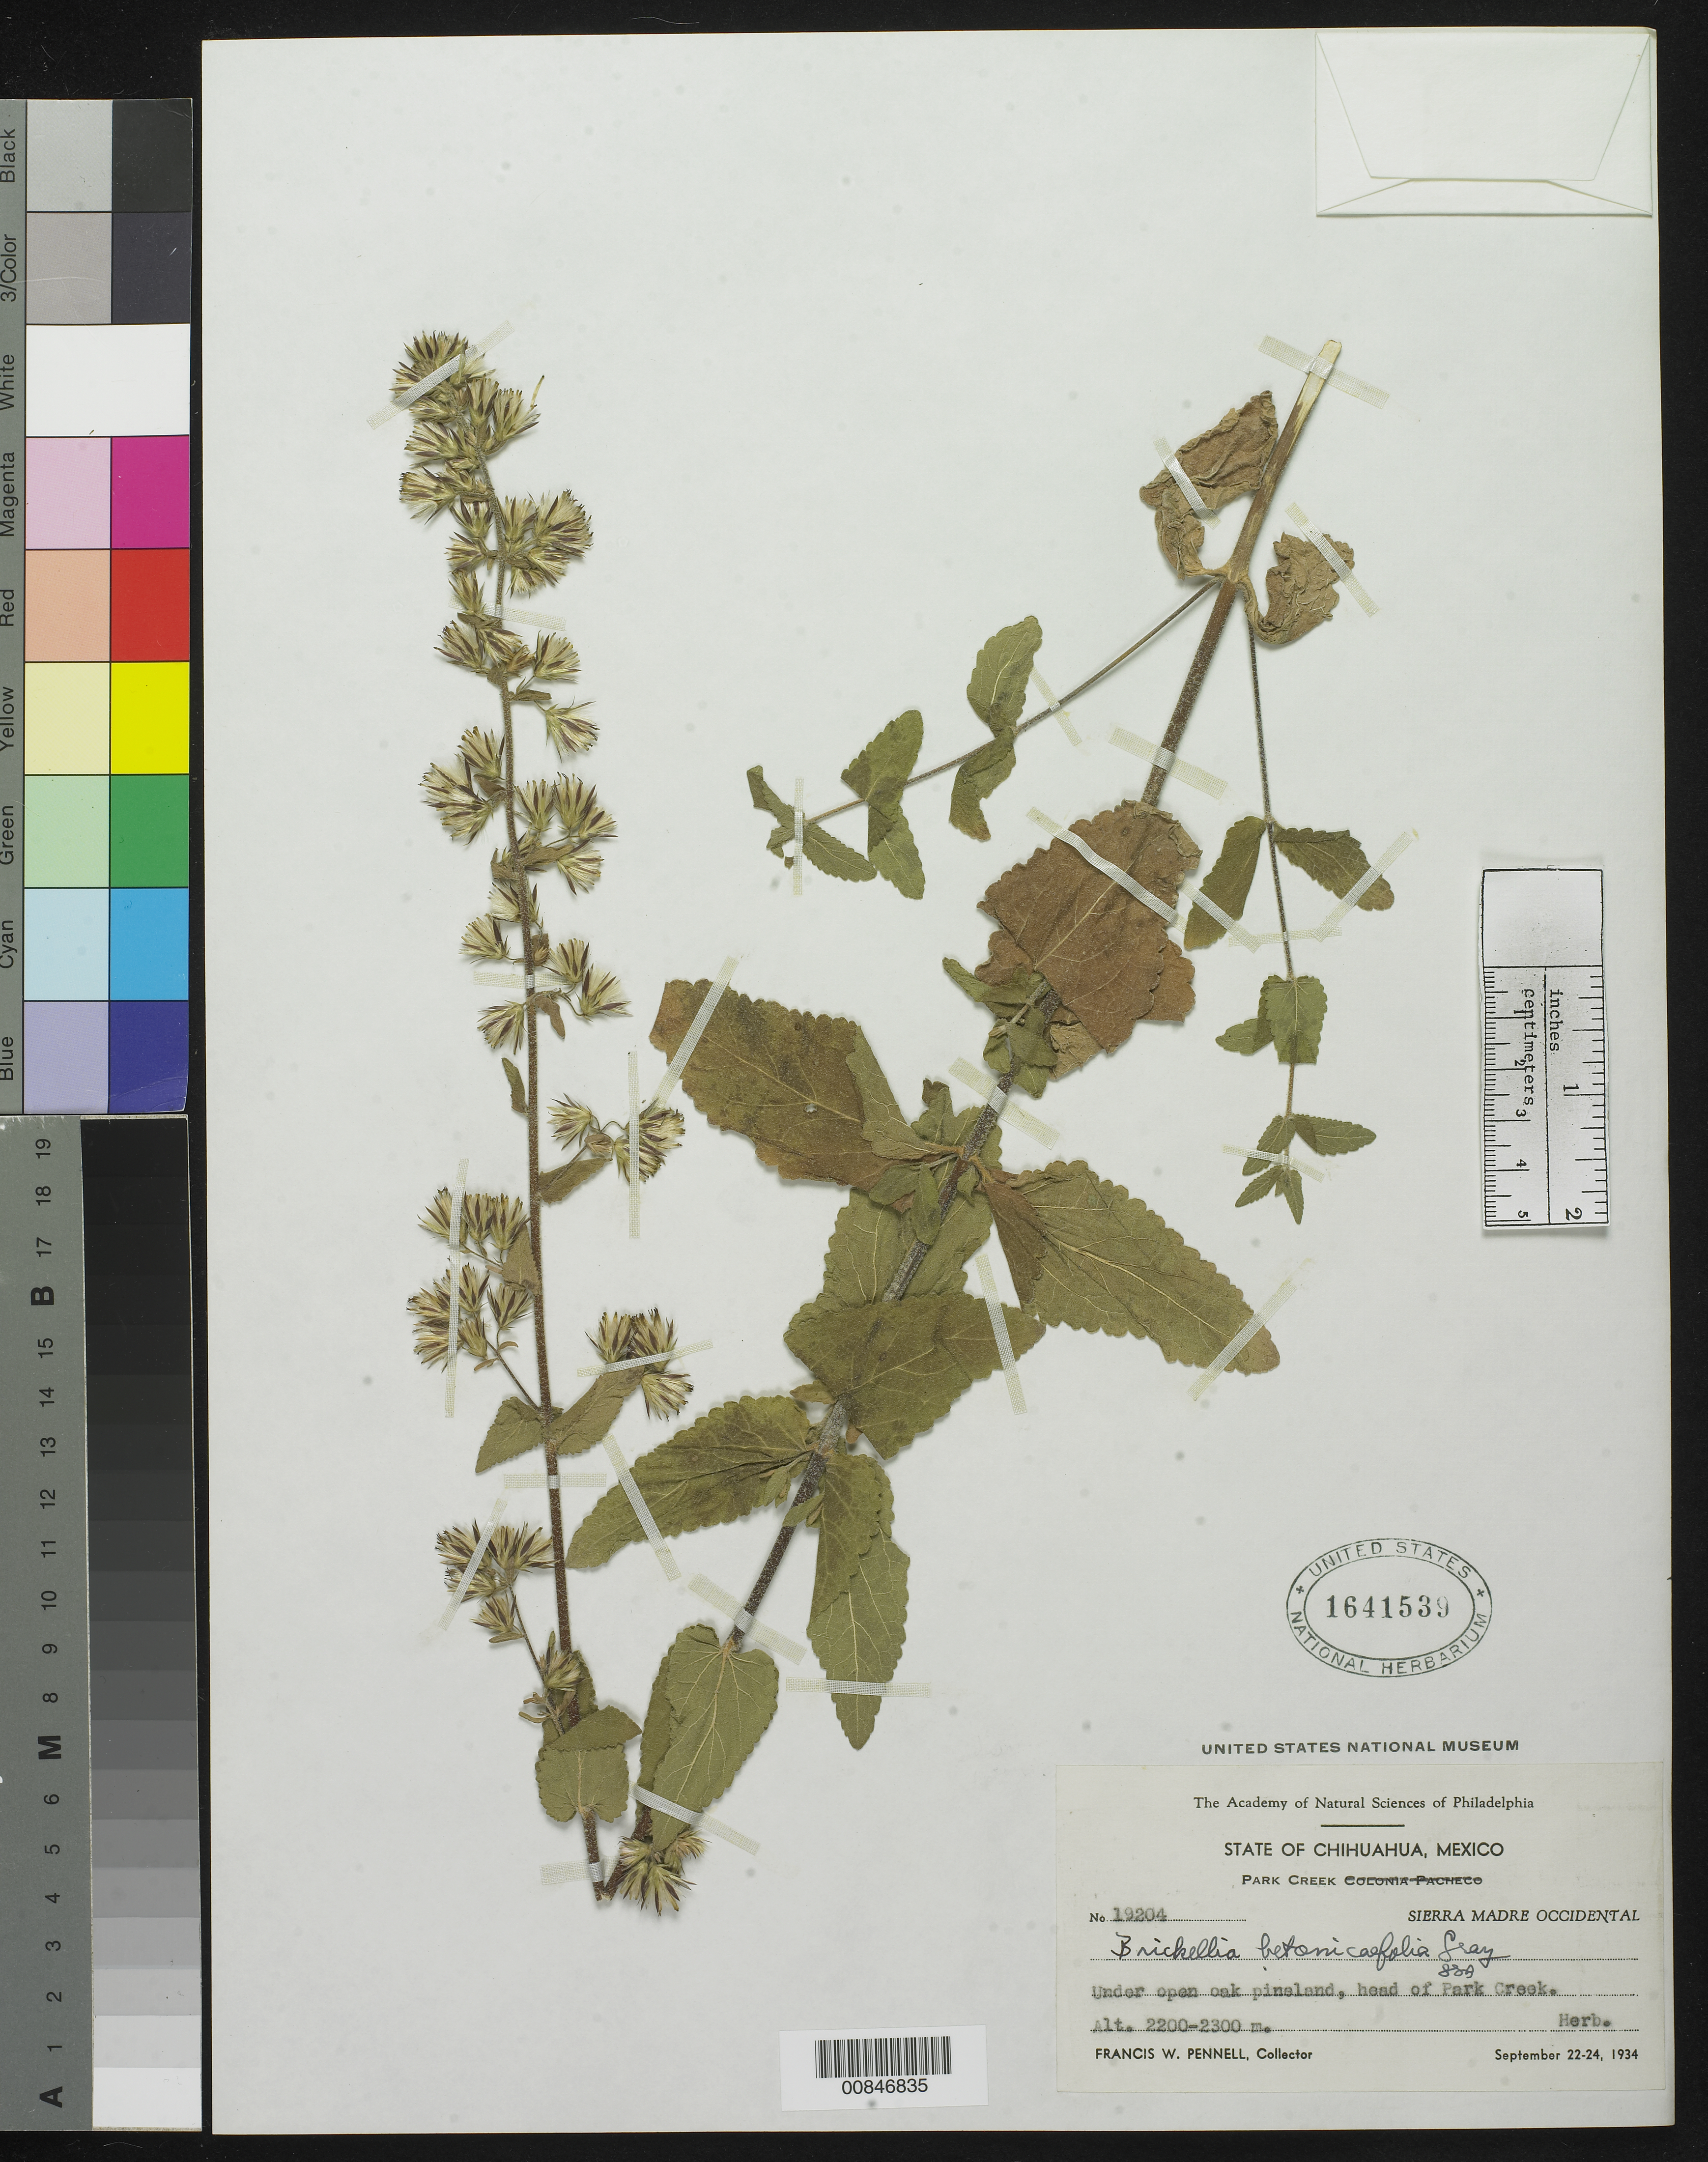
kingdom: Plantae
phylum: Tracheophyta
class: Magnoliopsida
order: Asterales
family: Asteraceae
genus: Brickellia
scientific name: Brickellia betonicifolia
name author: A. Gray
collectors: F. W. Pennell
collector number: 19204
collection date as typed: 22 Sep 1934 to 24 Sep 1934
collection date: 1934-09-22/1934-09-24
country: Mexico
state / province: Chihuahua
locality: Head of Park Creek. Sierra Madre Occidental, Chihuahua.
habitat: Under open oak pineland.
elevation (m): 2300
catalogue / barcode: US 1641539